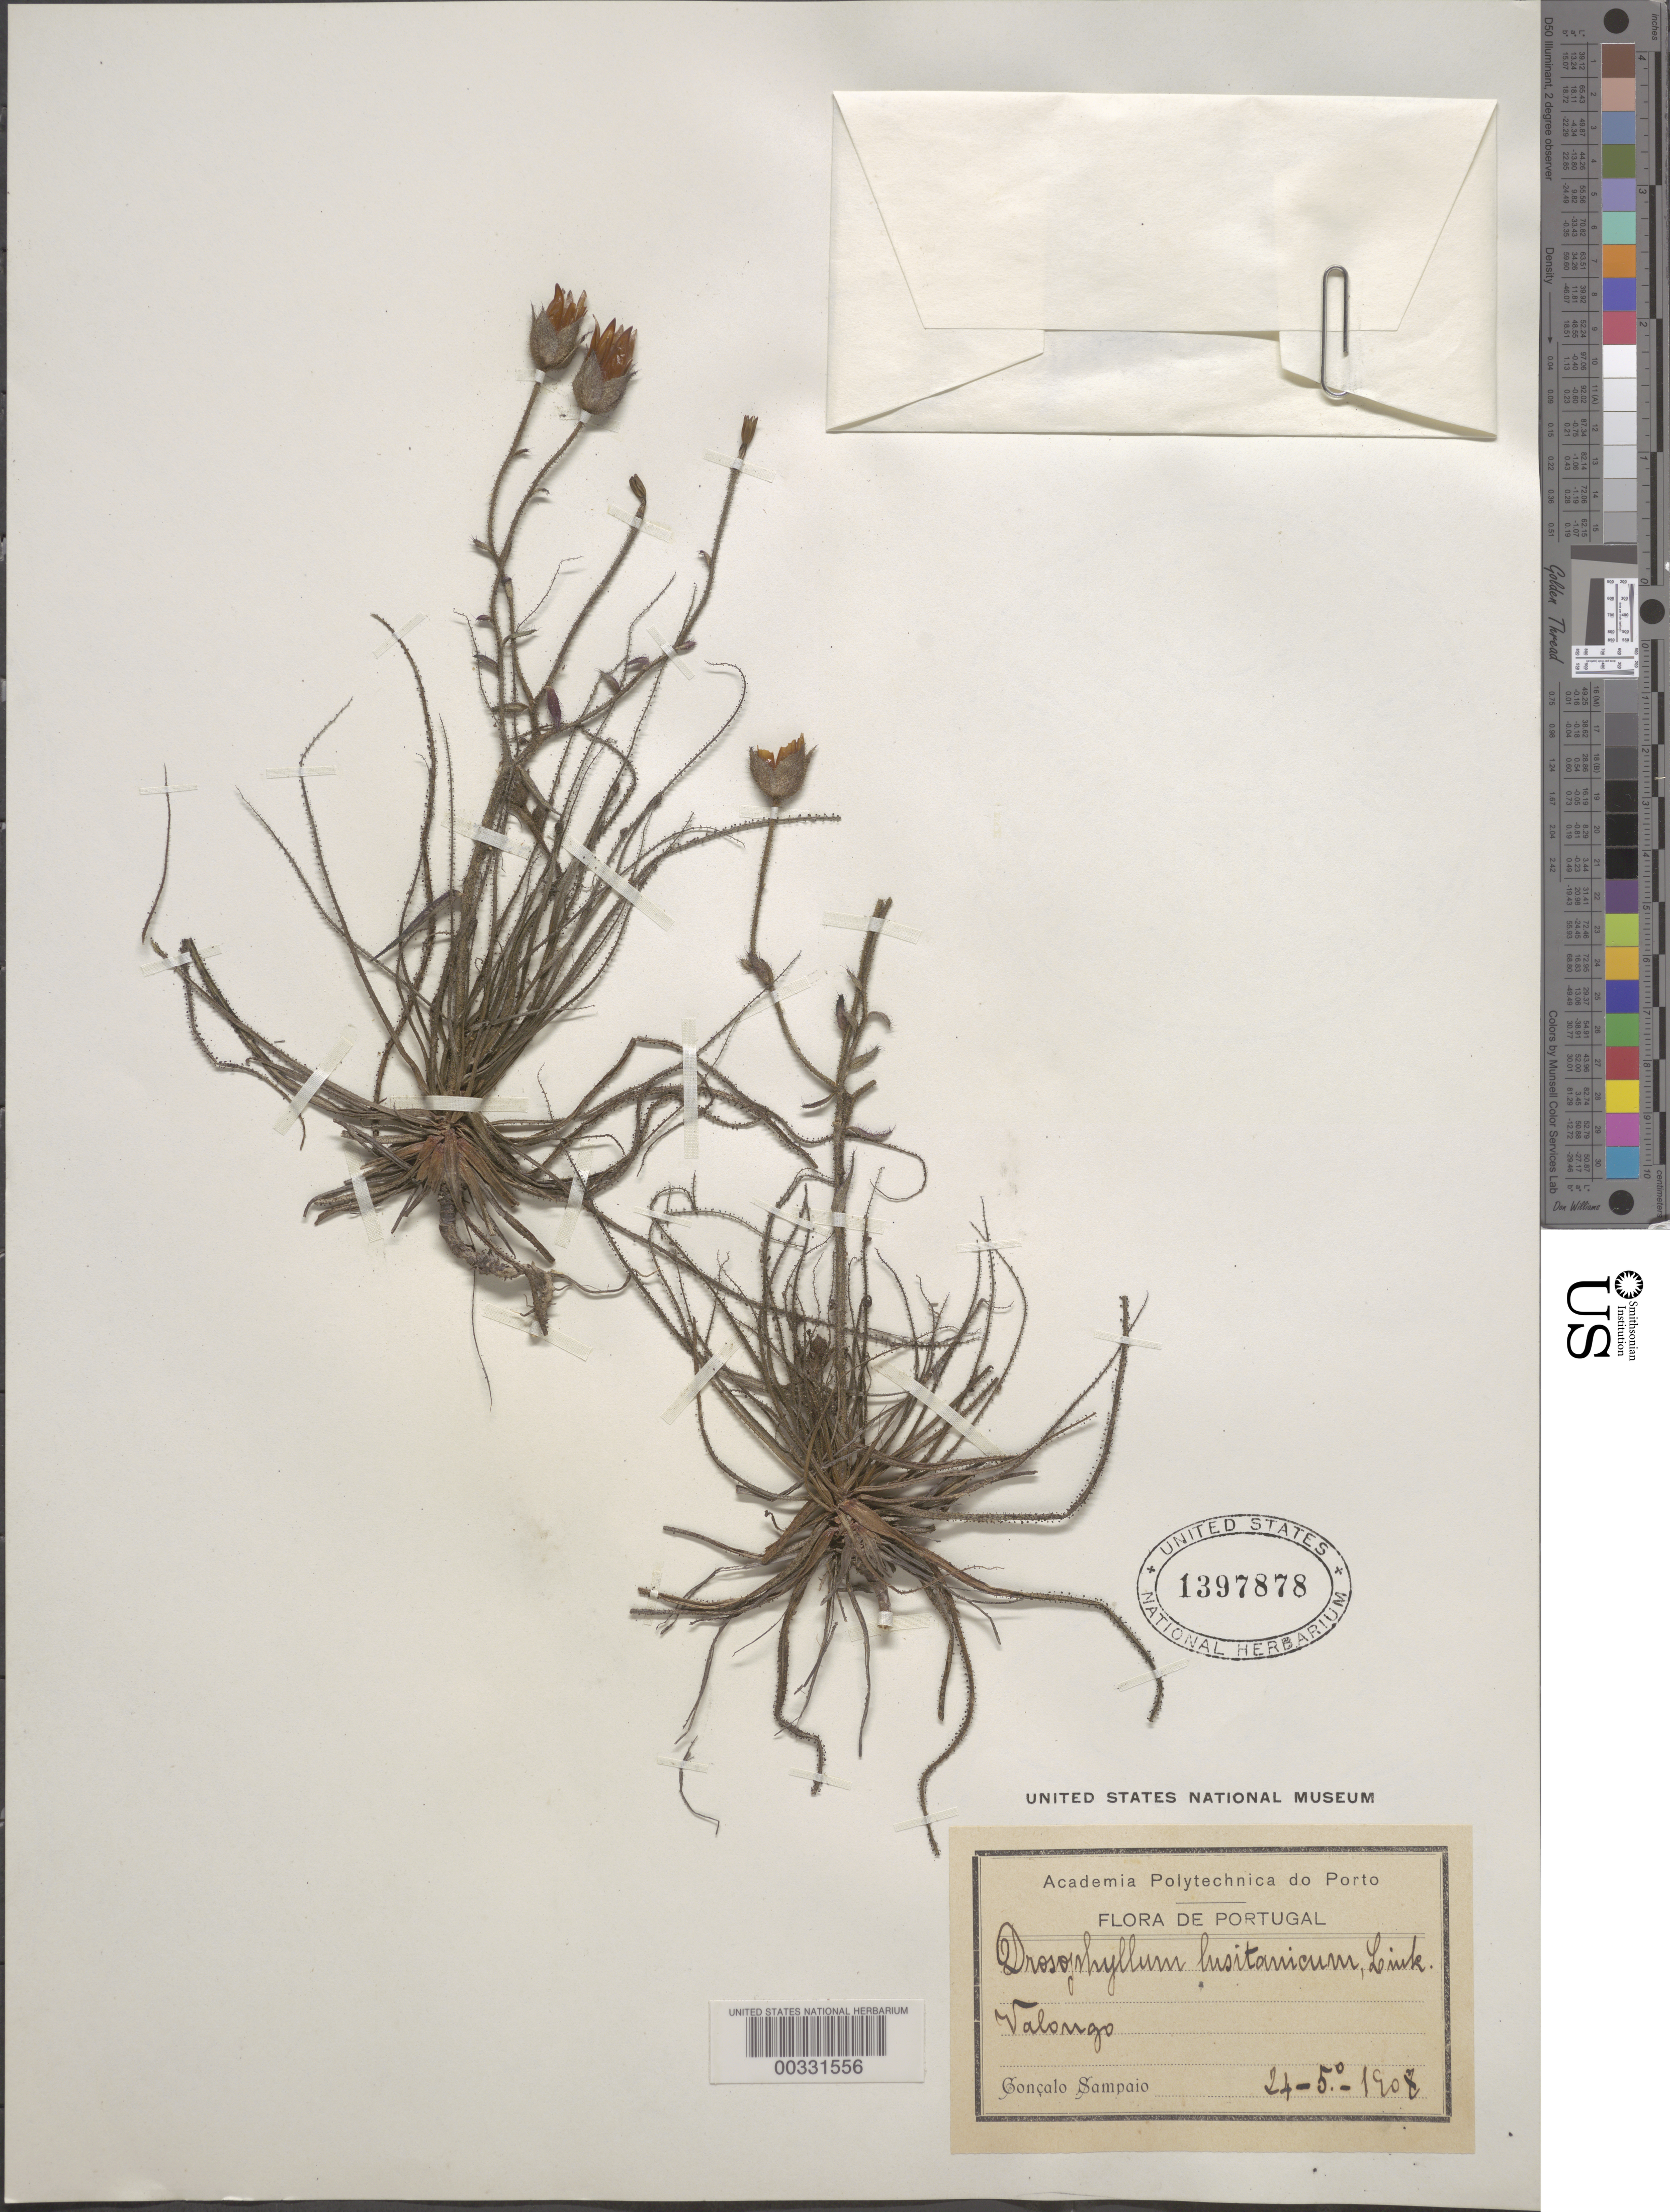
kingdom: Plantae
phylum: Tracheophyta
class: Magnoliopsida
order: Caryophyllales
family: Drosophyllaceae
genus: Drosophyllum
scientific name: Drosophyllum lusitanicum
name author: (L.) Link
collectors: G. A. Sampaio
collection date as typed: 24 May 1908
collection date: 1908-05-24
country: Portugal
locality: Valsuago(?) see label.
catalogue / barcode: US 1397878